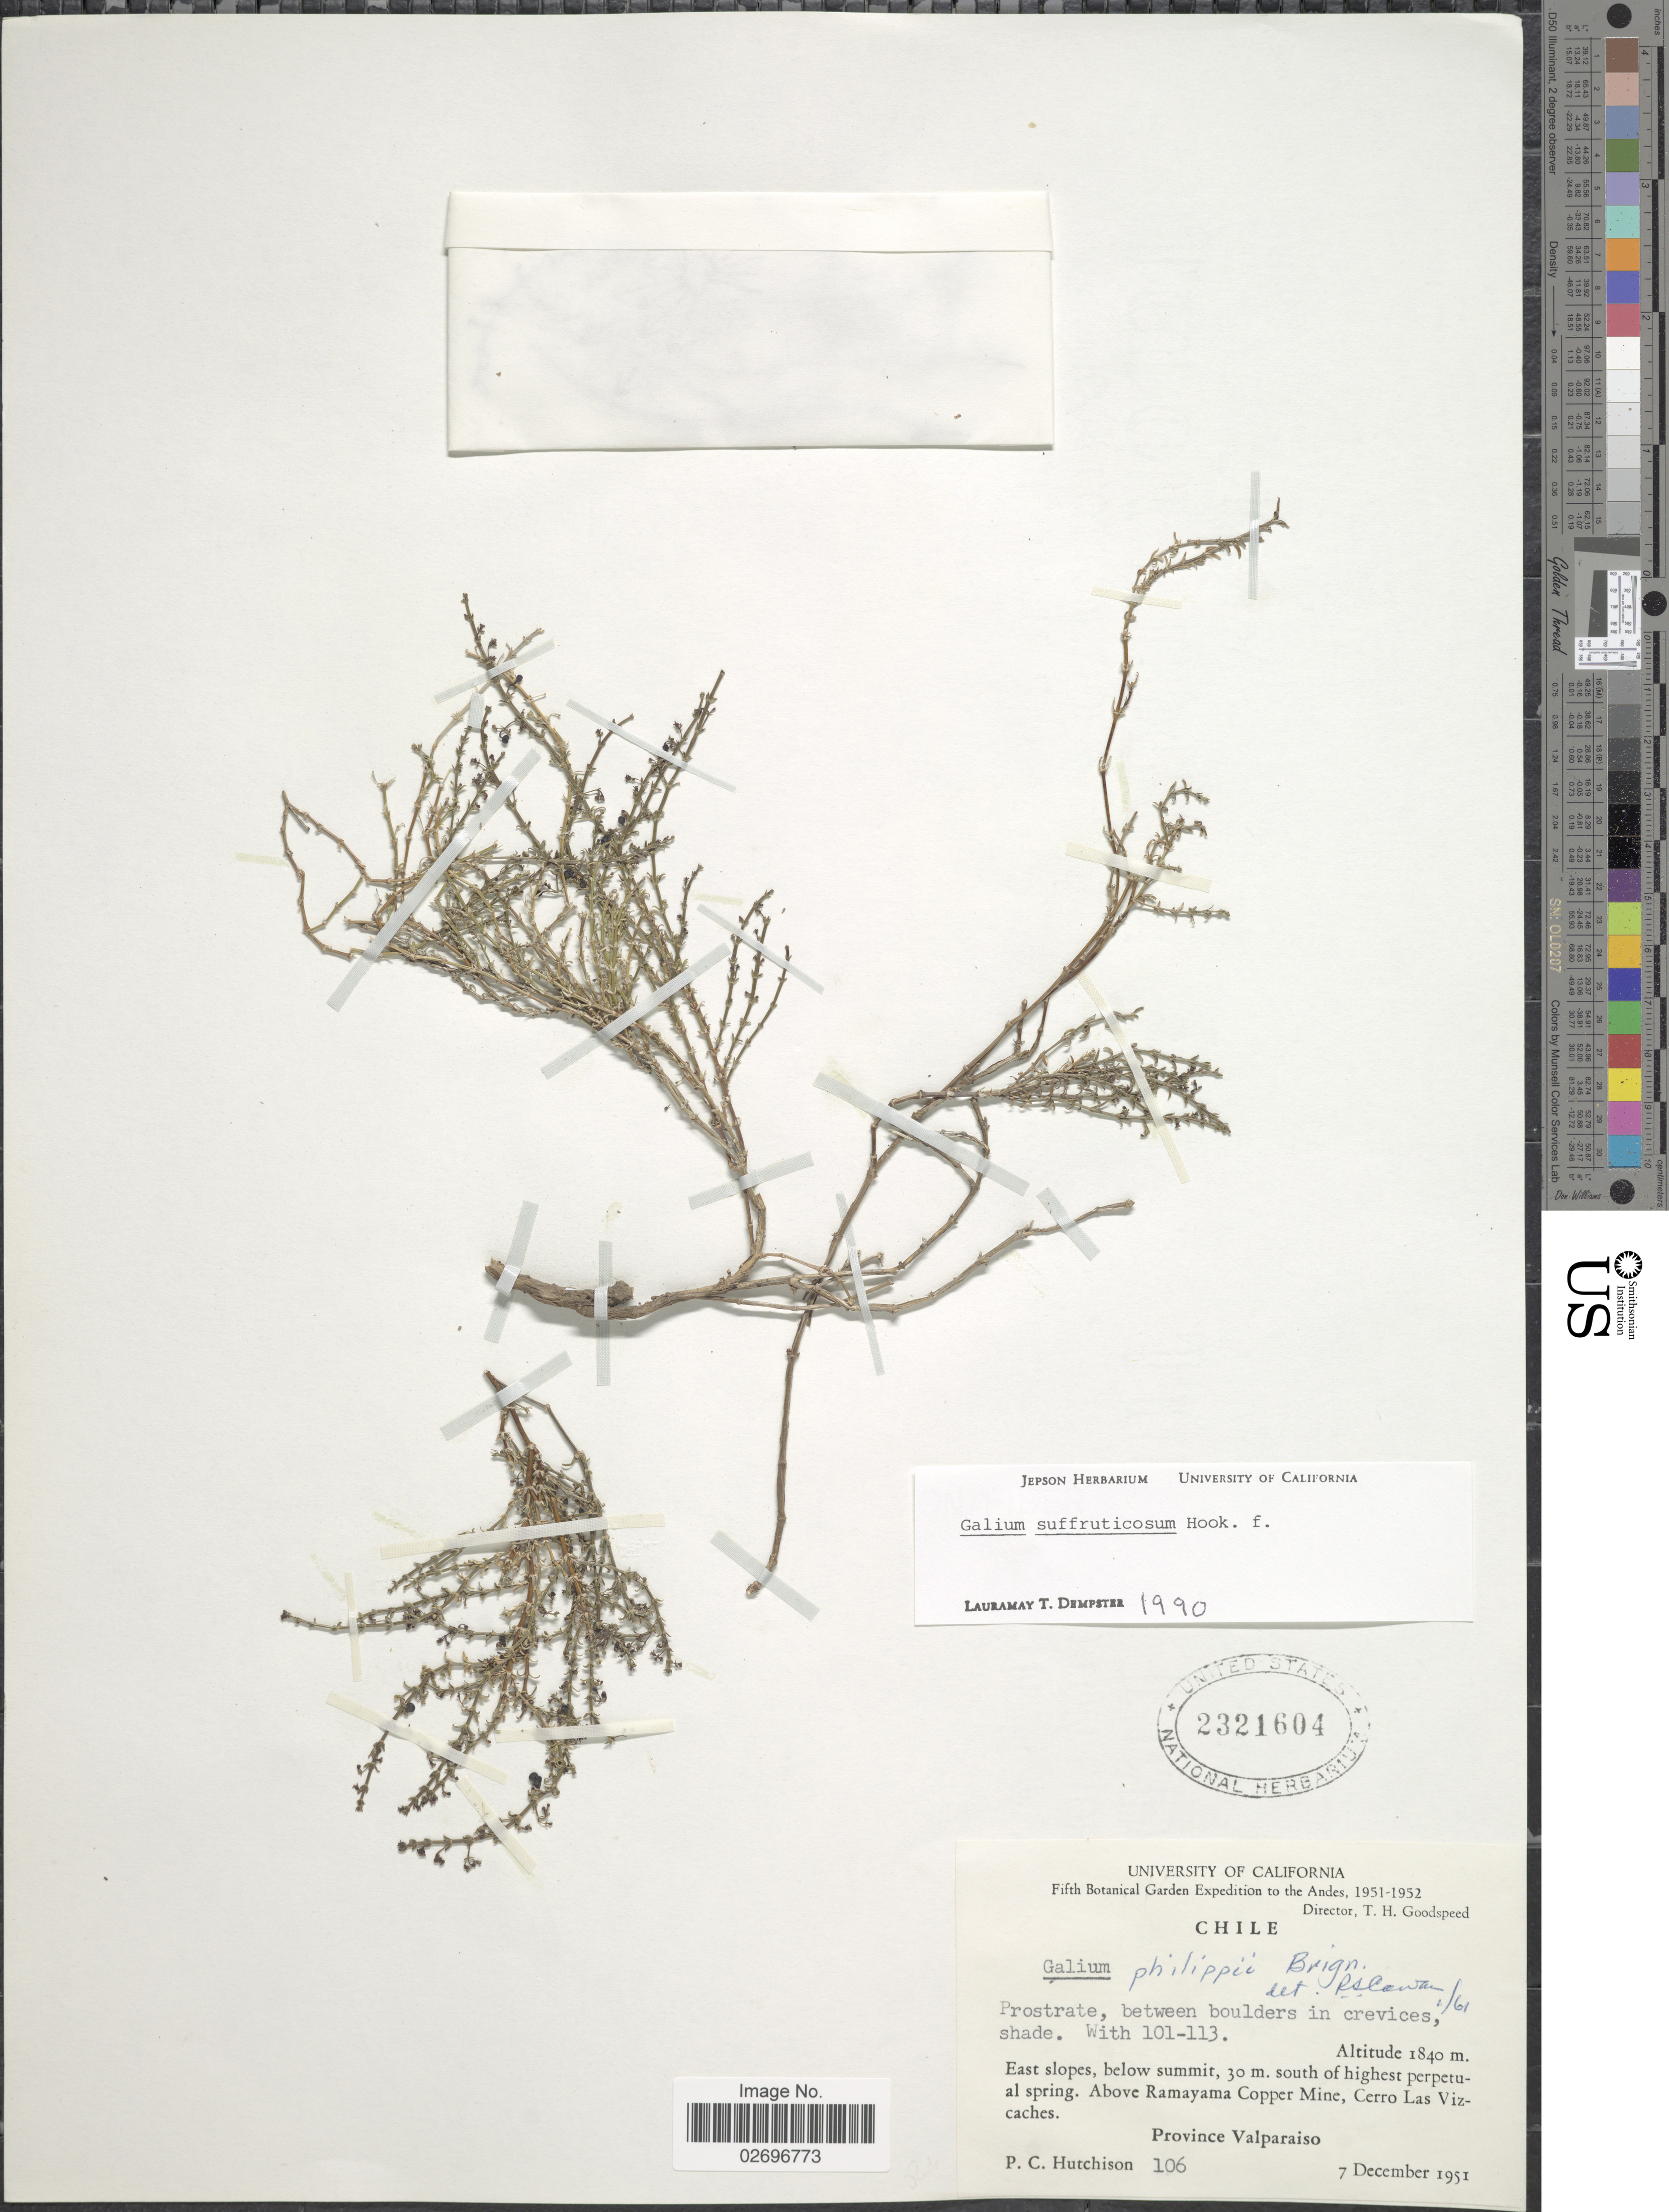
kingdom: Plantae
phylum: Tracheophyta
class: Magnoliopsida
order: Gentianales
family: Rubiaceae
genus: Galium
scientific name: Galium suffruticosum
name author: Hook. & Arn.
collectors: P. C. Hutchison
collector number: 106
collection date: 1951-12-07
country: Chile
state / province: Valparaíso (V)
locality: The Andes, East slope, below summit, 30 m. south of highest perpetual spring. Above Ramayama Copper Mine, Cerro Las Vizcaches.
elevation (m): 1840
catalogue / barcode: US 2321604